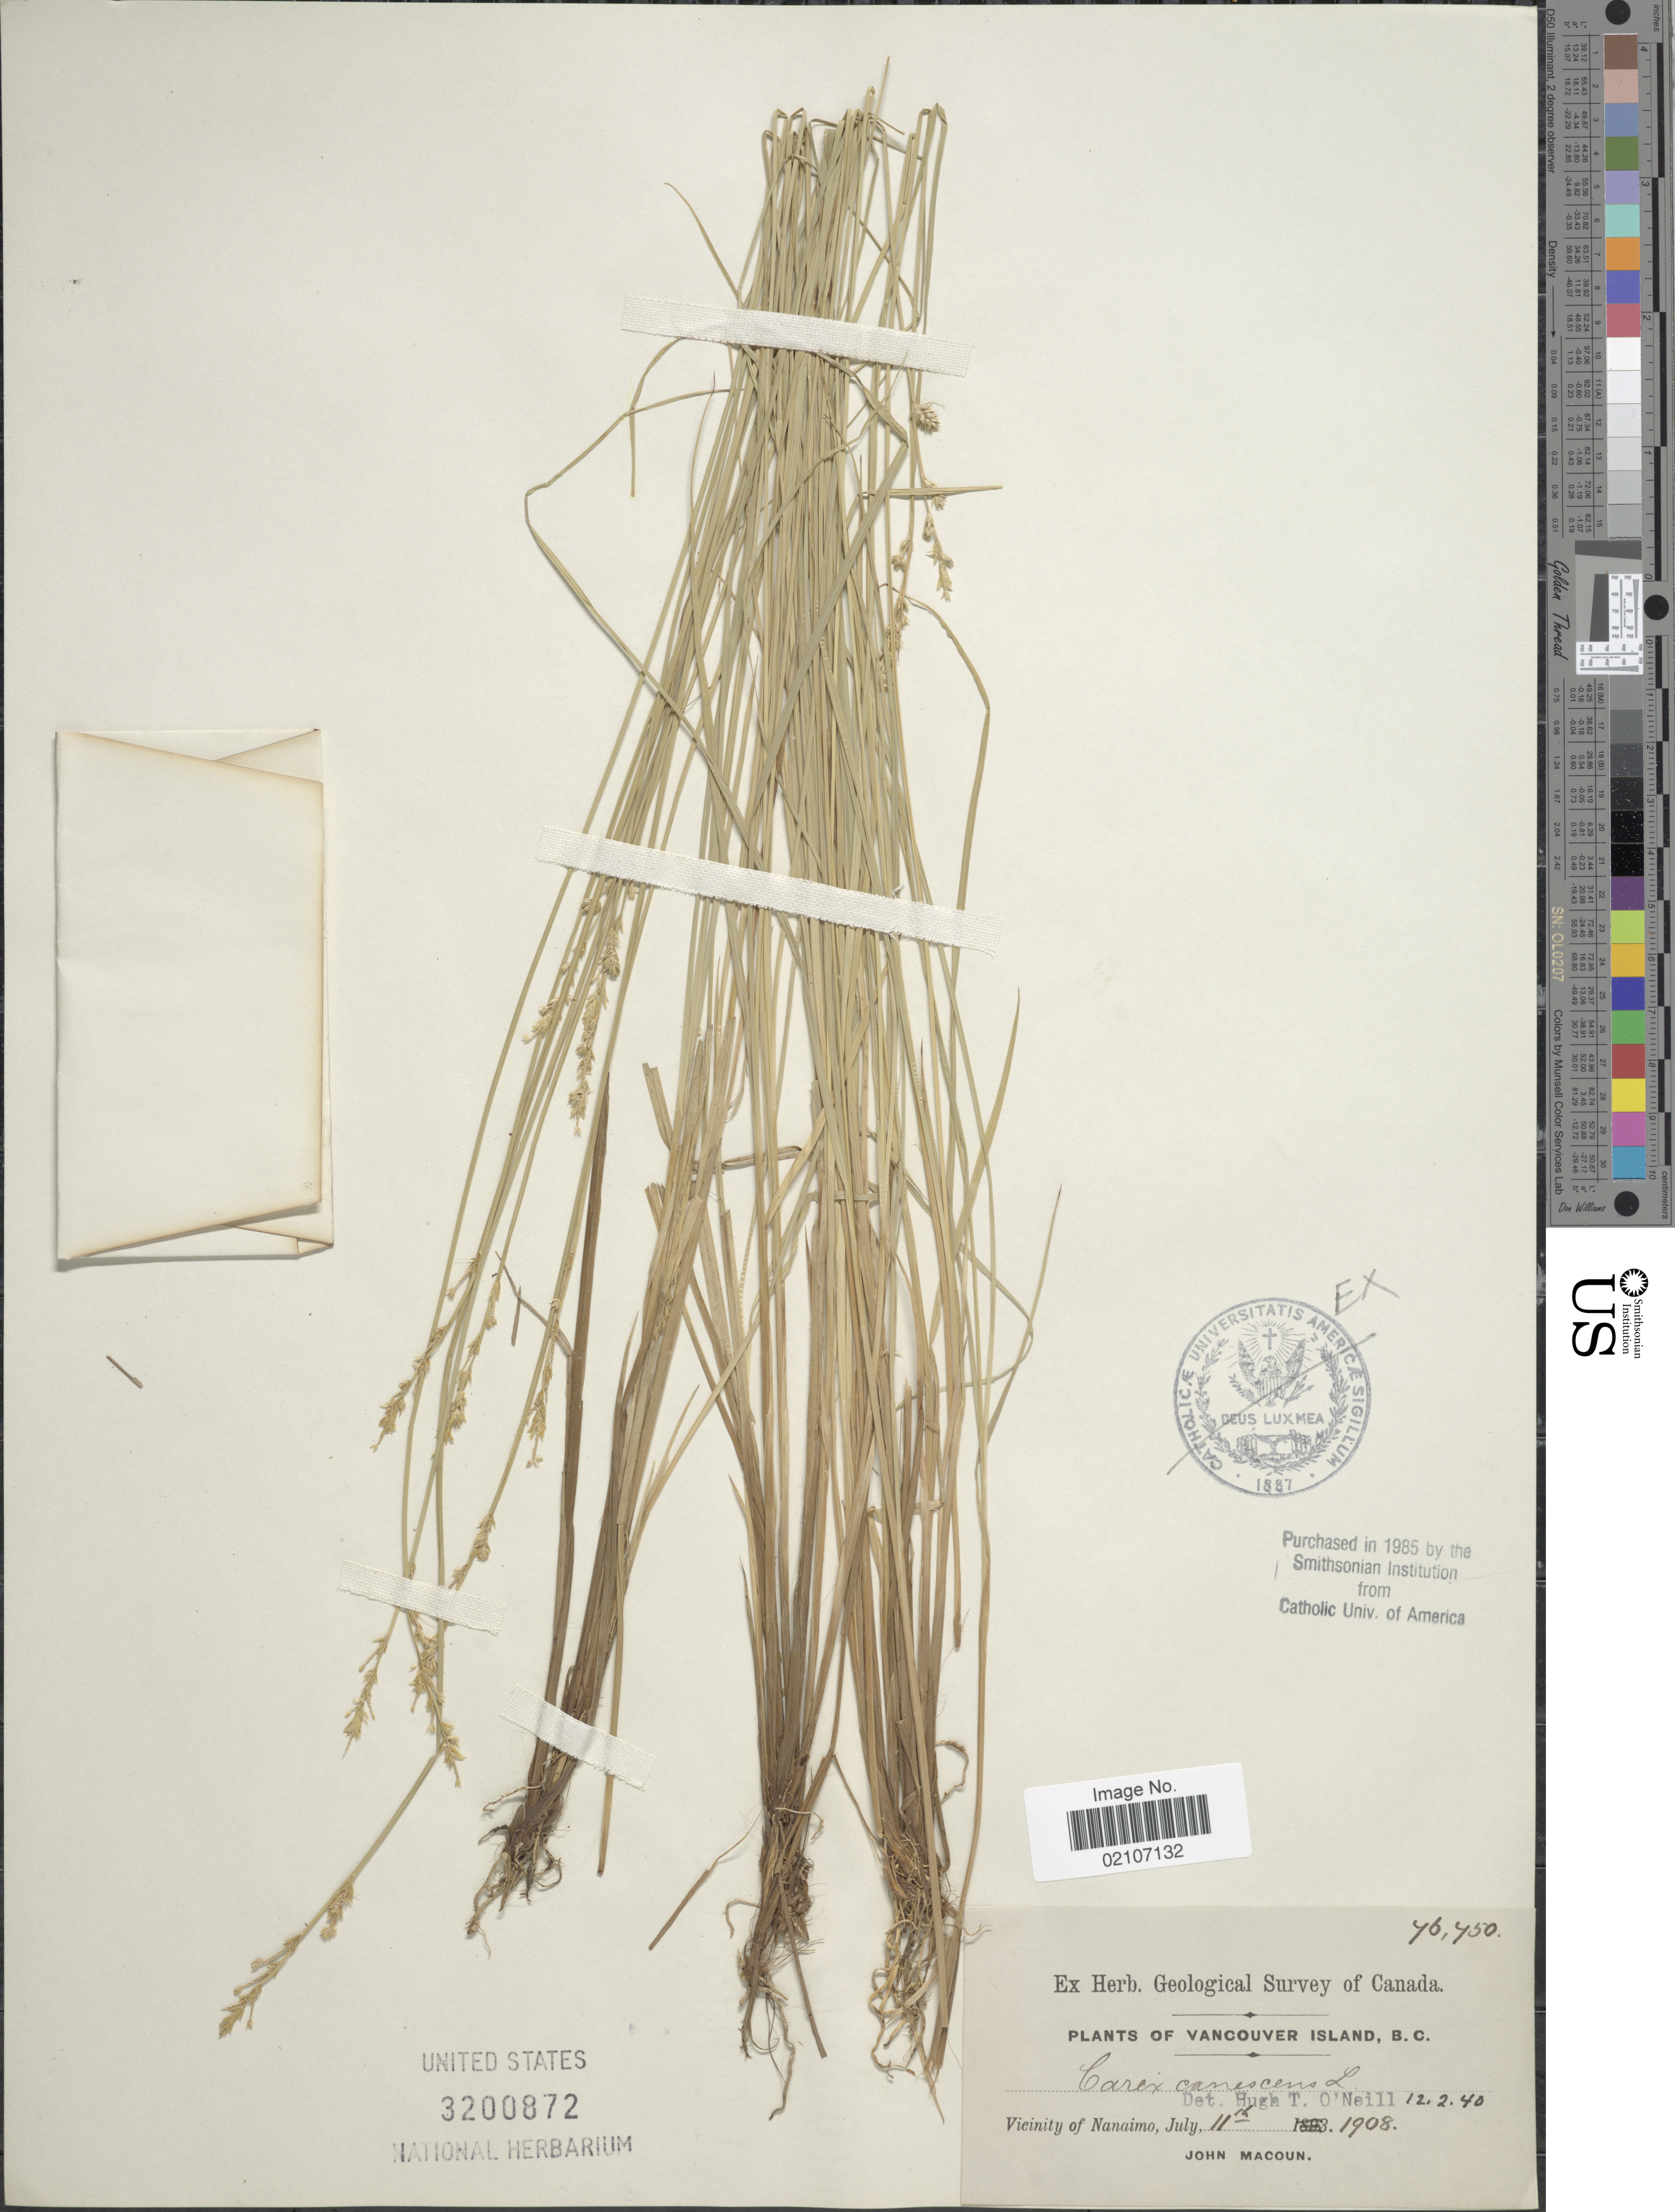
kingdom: Plantae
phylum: Tracheophyta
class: Liliopsida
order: Poales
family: Cyperaceae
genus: Carex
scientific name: Carex canescens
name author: L.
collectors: J. Macoun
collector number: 46450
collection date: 1908-07-11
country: Canada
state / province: British Columbia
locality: Vancouver Island, B.C., Vicinity of Nanaimo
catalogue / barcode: US 3200872